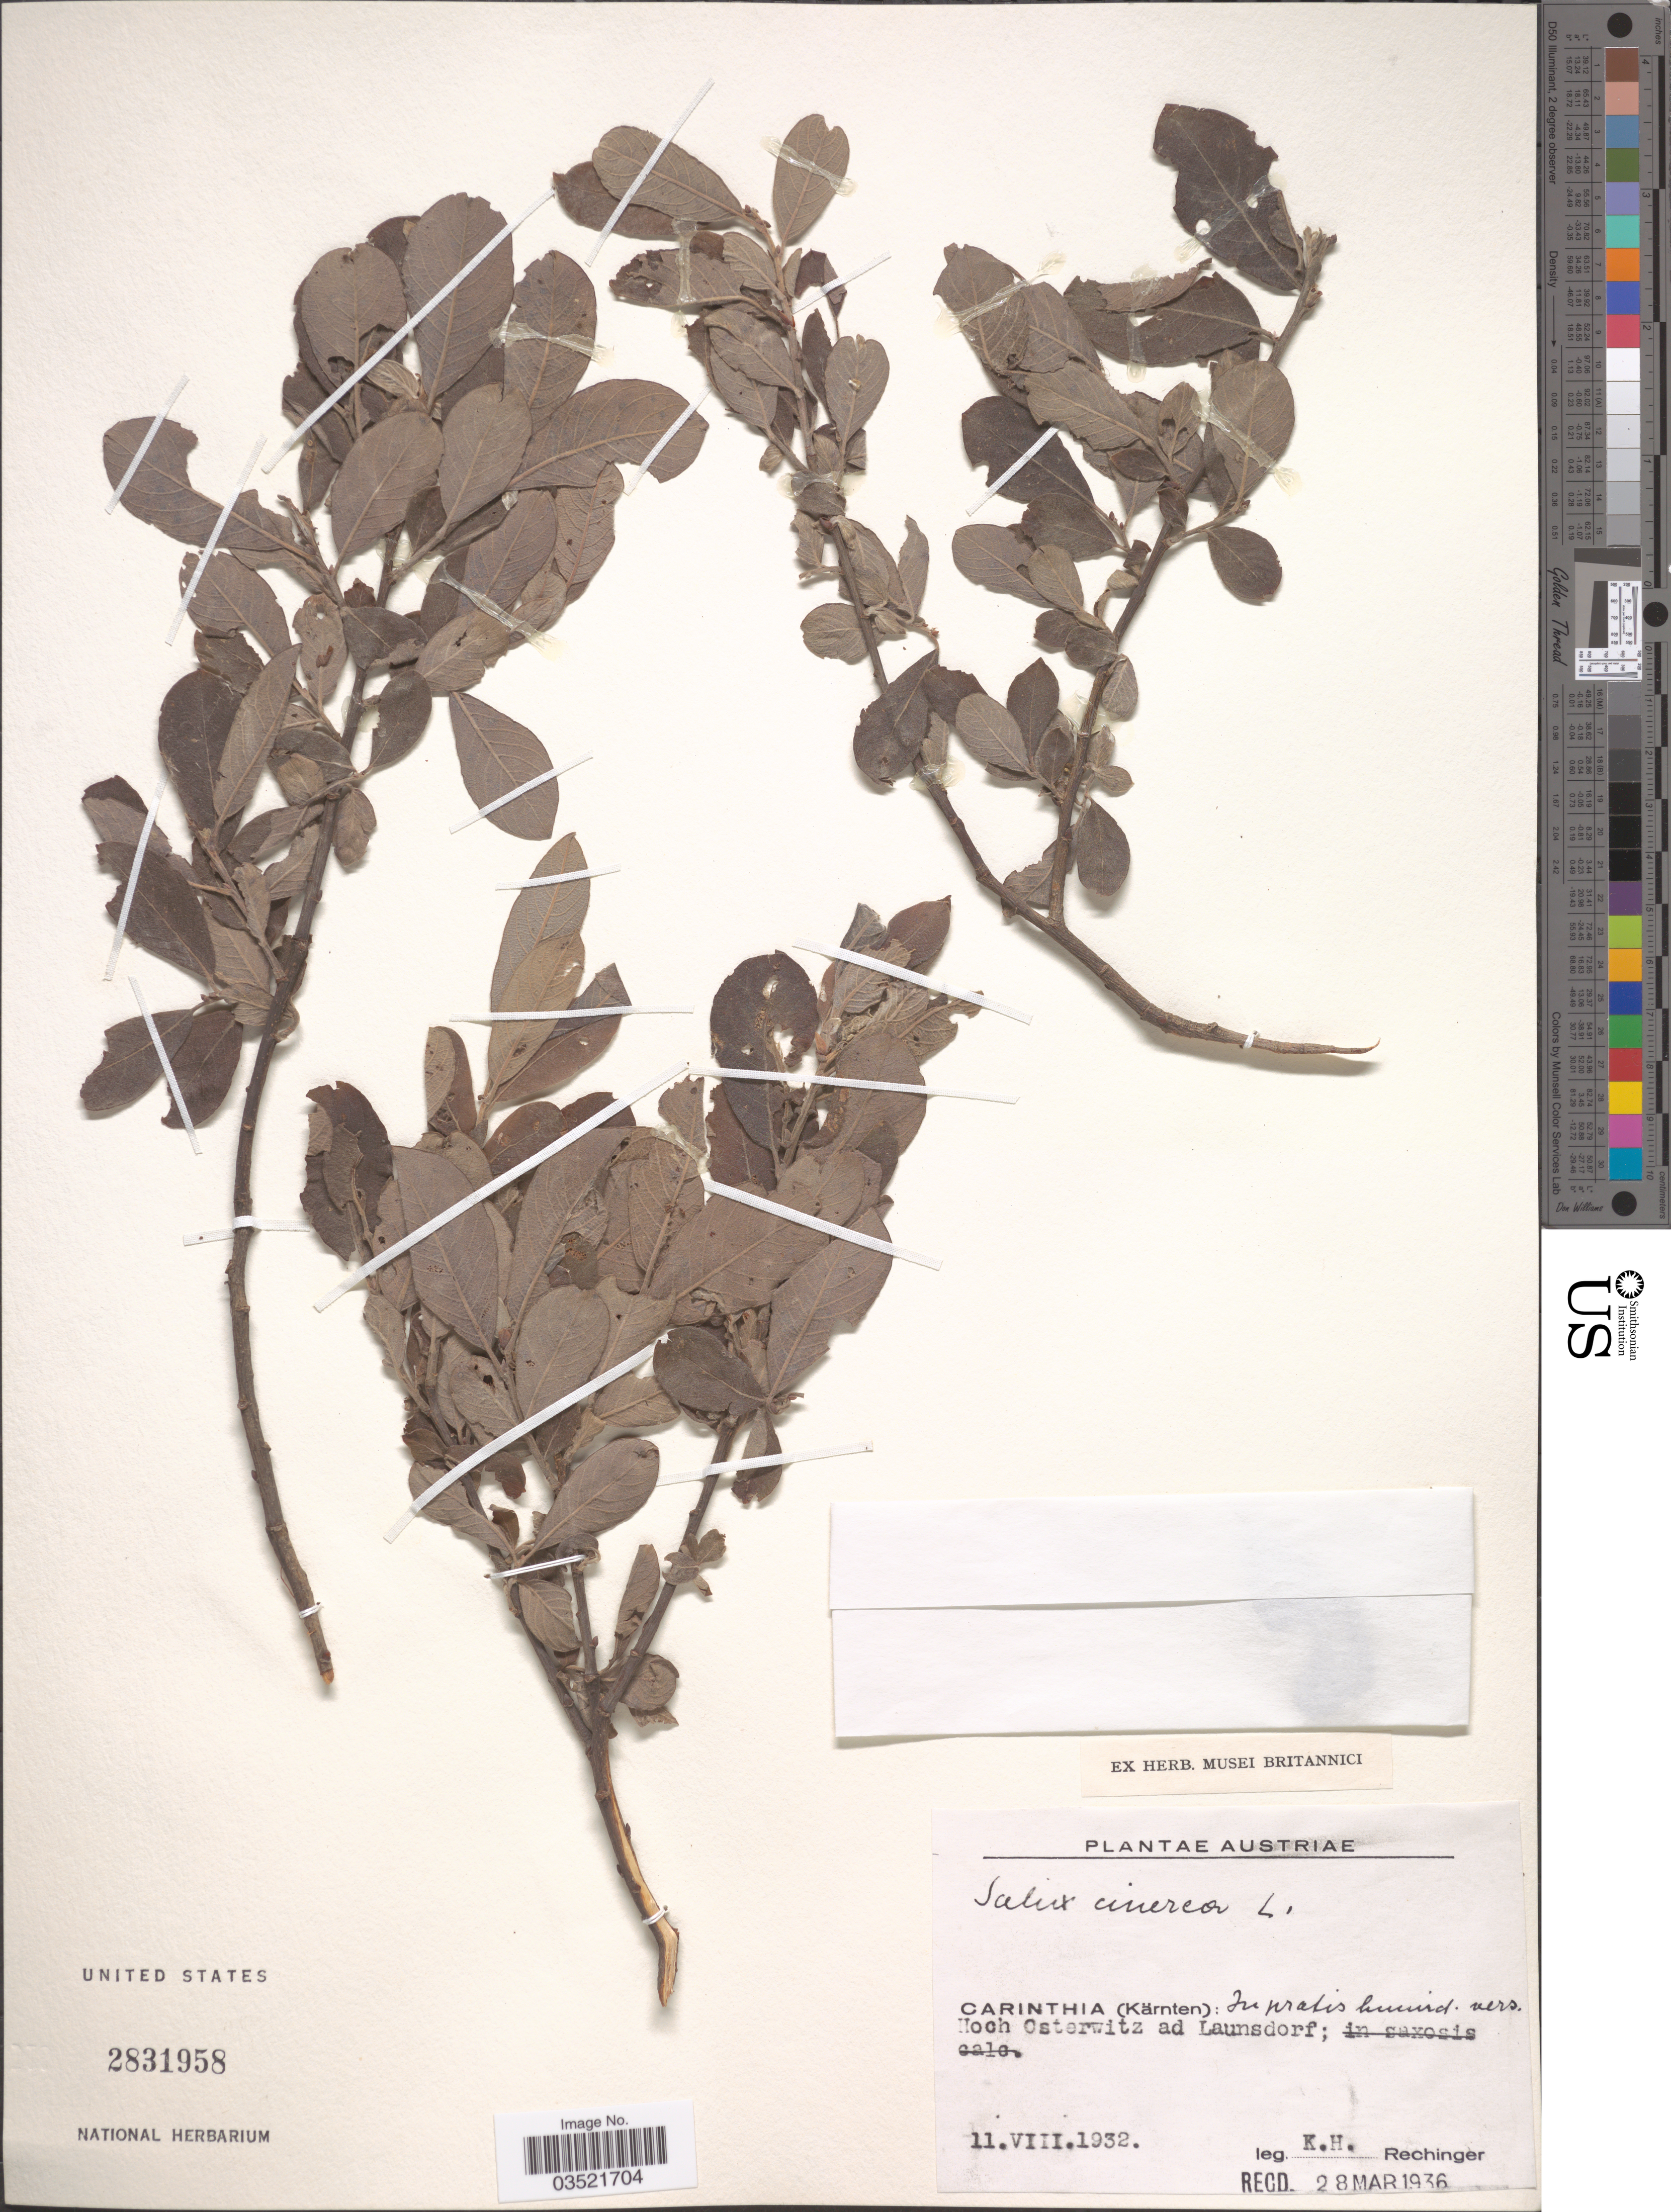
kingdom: Plantae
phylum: Tracheophyta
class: Magnoliopsida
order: Malpighiales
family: Salicaceae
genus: Salix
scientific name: Salix cinerea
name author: L.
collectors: K. H. Rechinger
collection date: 1932-08-11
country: Austria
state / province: Karnten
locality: Austriae. Carinthia (Kärnten): In pratis humid. vers. Hoch Osterwitz ad Launsdorf.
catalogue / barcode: US 2831958